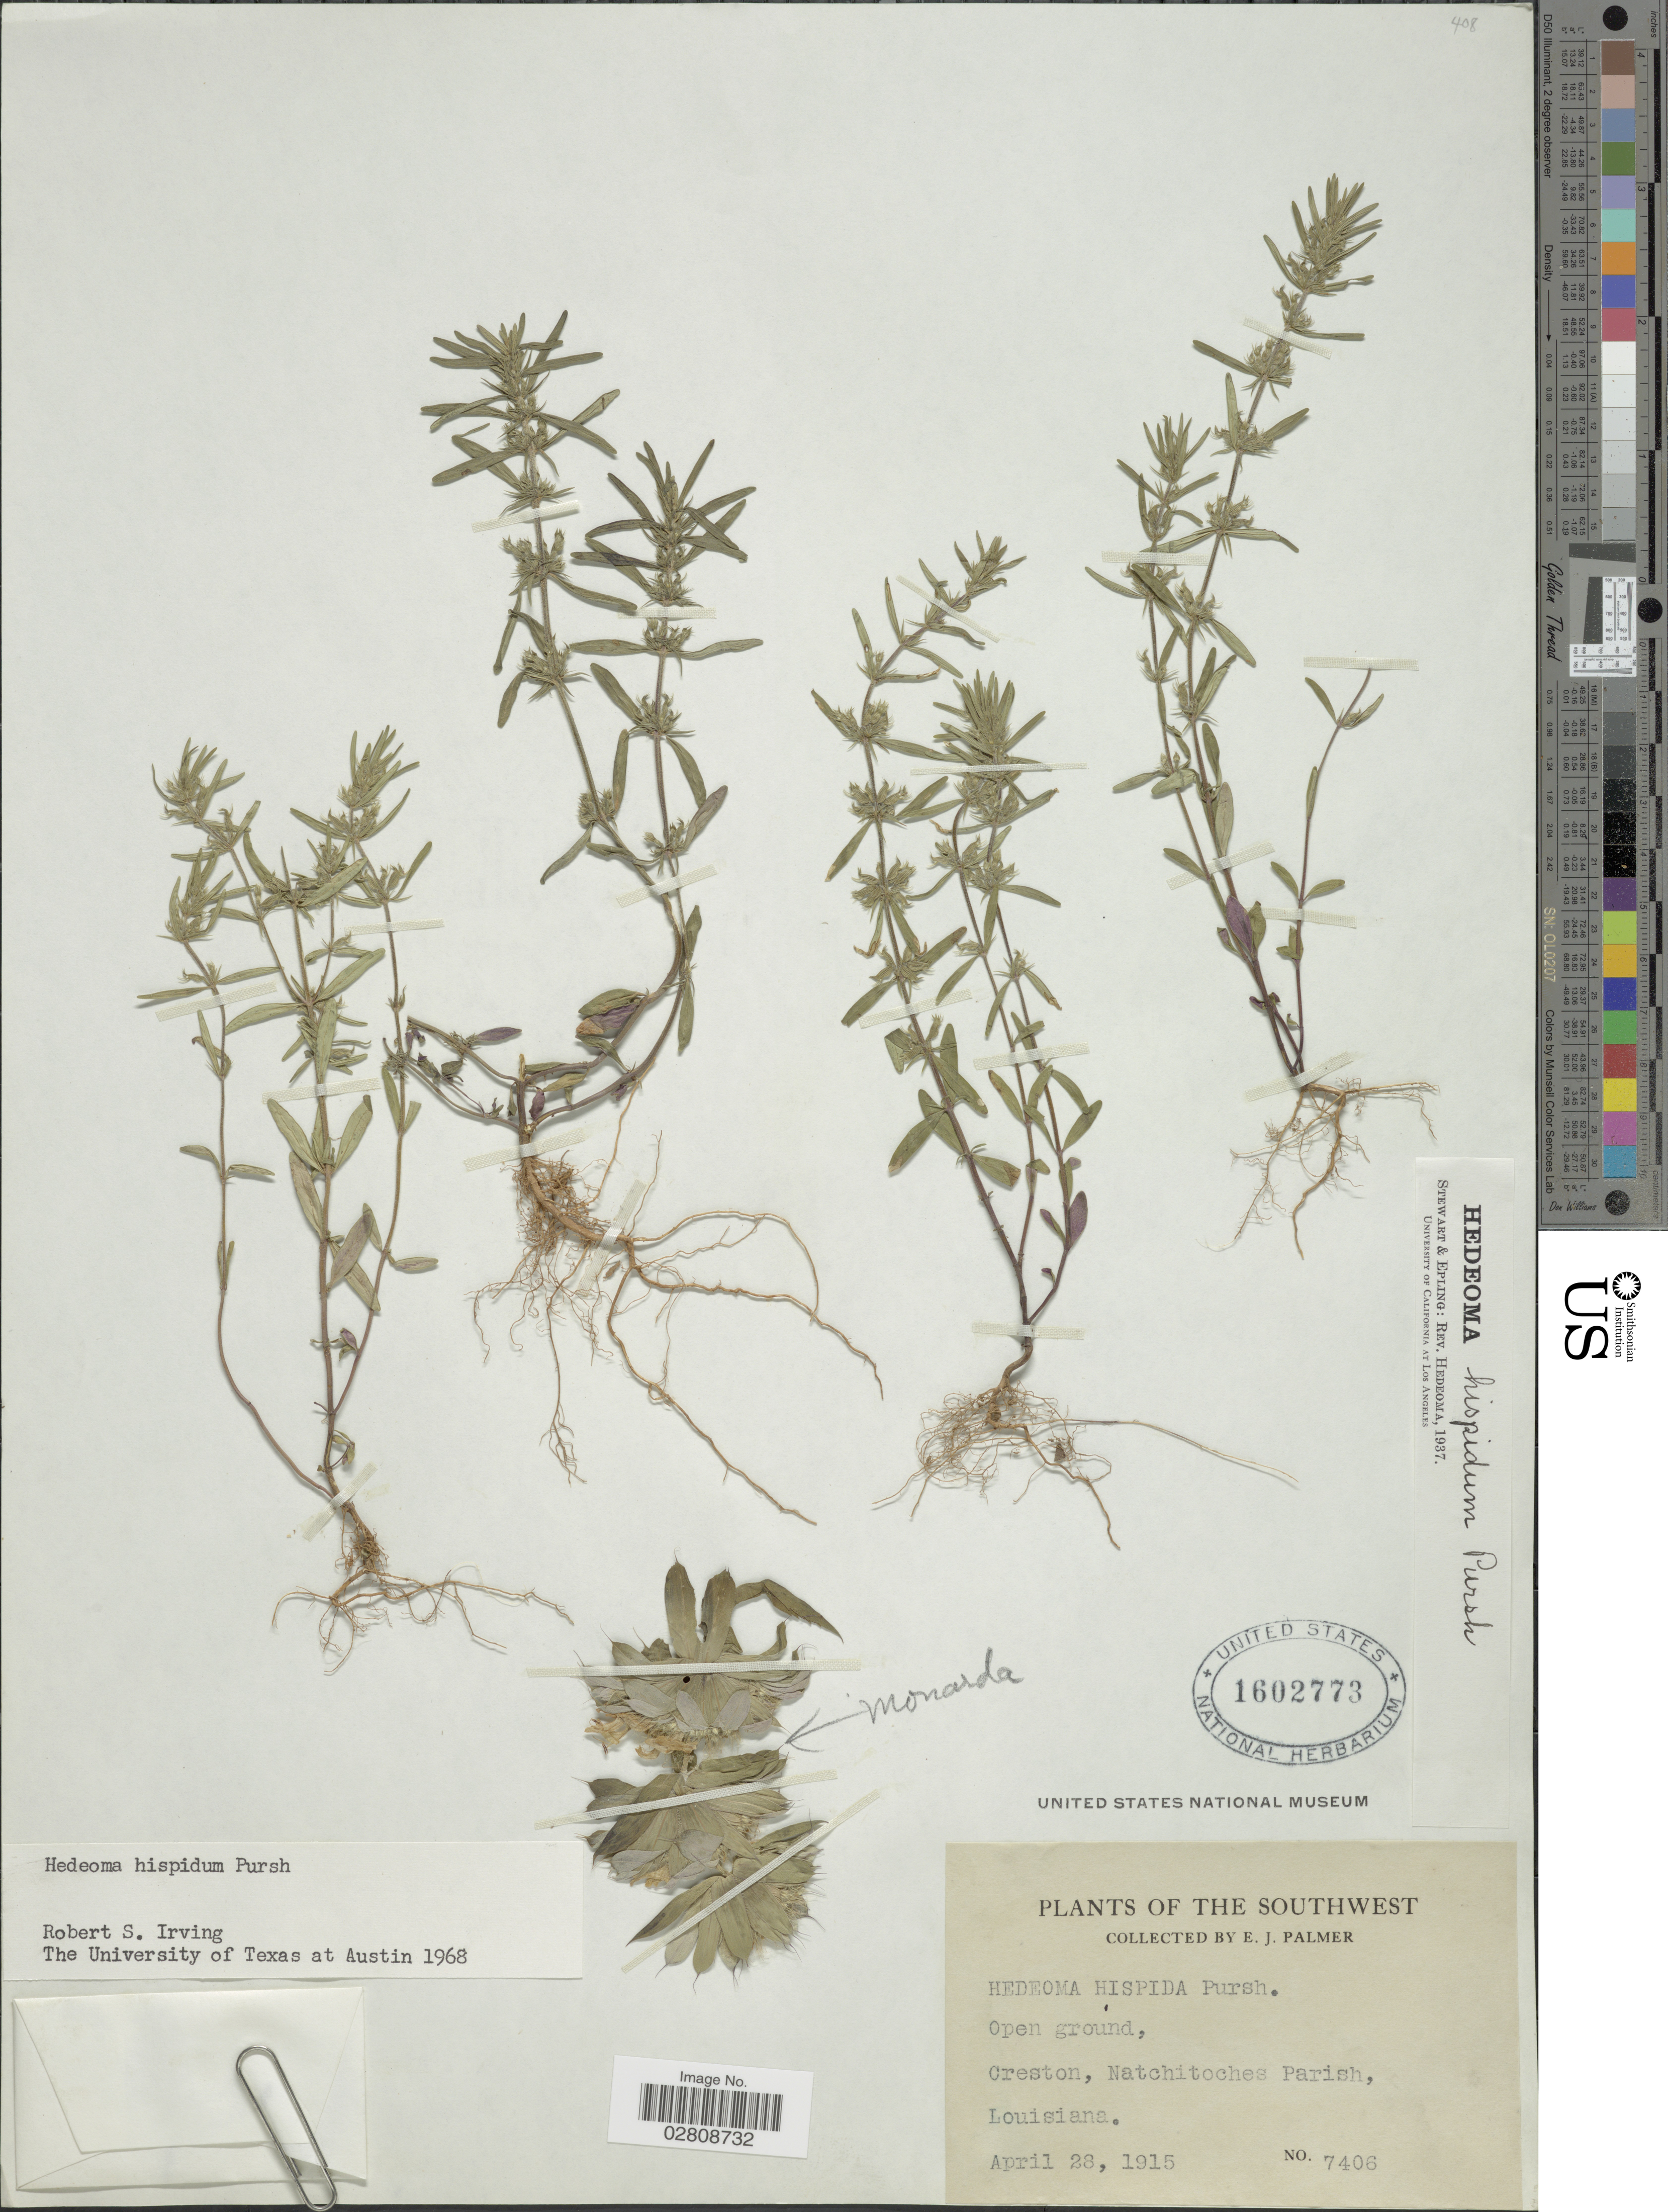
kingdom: Plantae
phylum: Tracheophyta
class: Magnoliopsida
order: Lamiales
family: Lamiaceae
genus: Hedeoma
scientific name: Hedeoma hispida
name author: Pursh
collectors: E. J. Palmer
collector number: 7406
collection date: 1915-04-28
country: United States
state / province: Louisiana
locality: Southwest. Creston, Natchitoches Parish.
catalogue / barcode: US 1602773